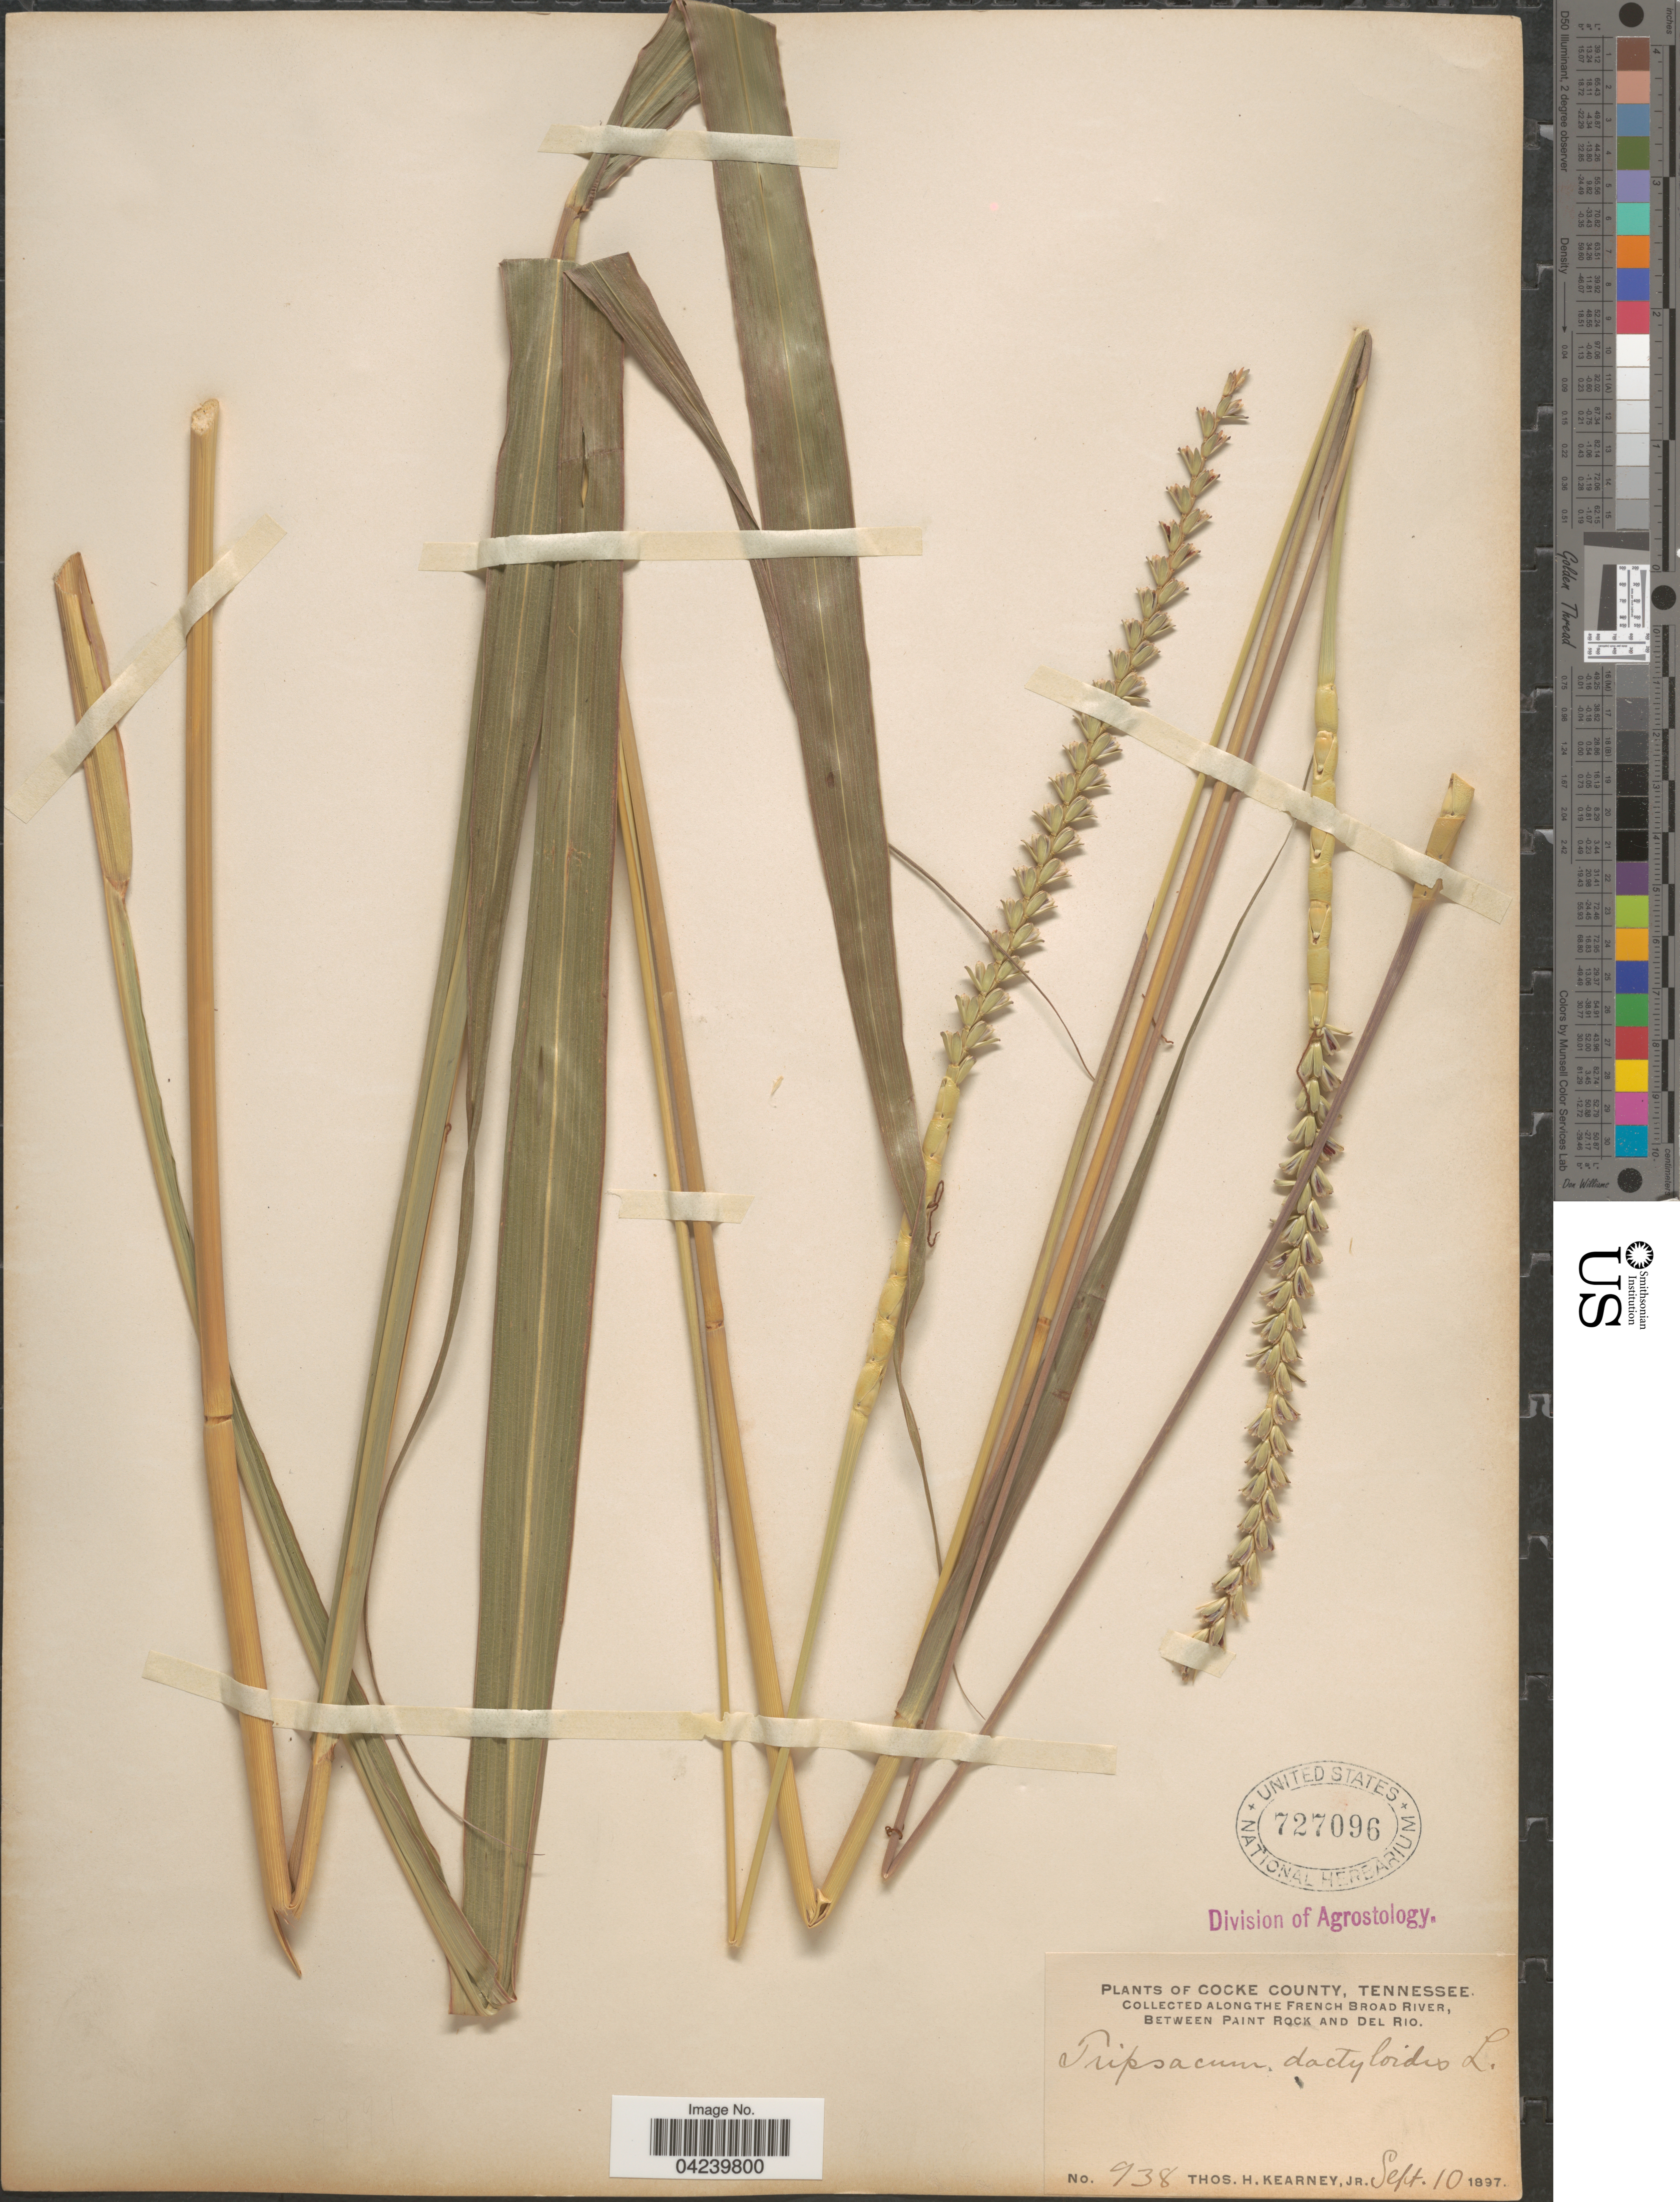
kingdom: Plantae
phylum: Tracheophyta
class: Liliopsida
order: Poales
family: Poaceae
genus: Tripsacum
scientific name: Tripsacum dactyloides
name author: (L.) L.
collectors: T. H. Kearney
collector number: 938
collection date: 1897-09-10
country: United States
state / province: Tennessee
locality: Cocke County. Along The French Broad River, Between Paint Rock And Del Rio.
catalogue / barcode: US 727096